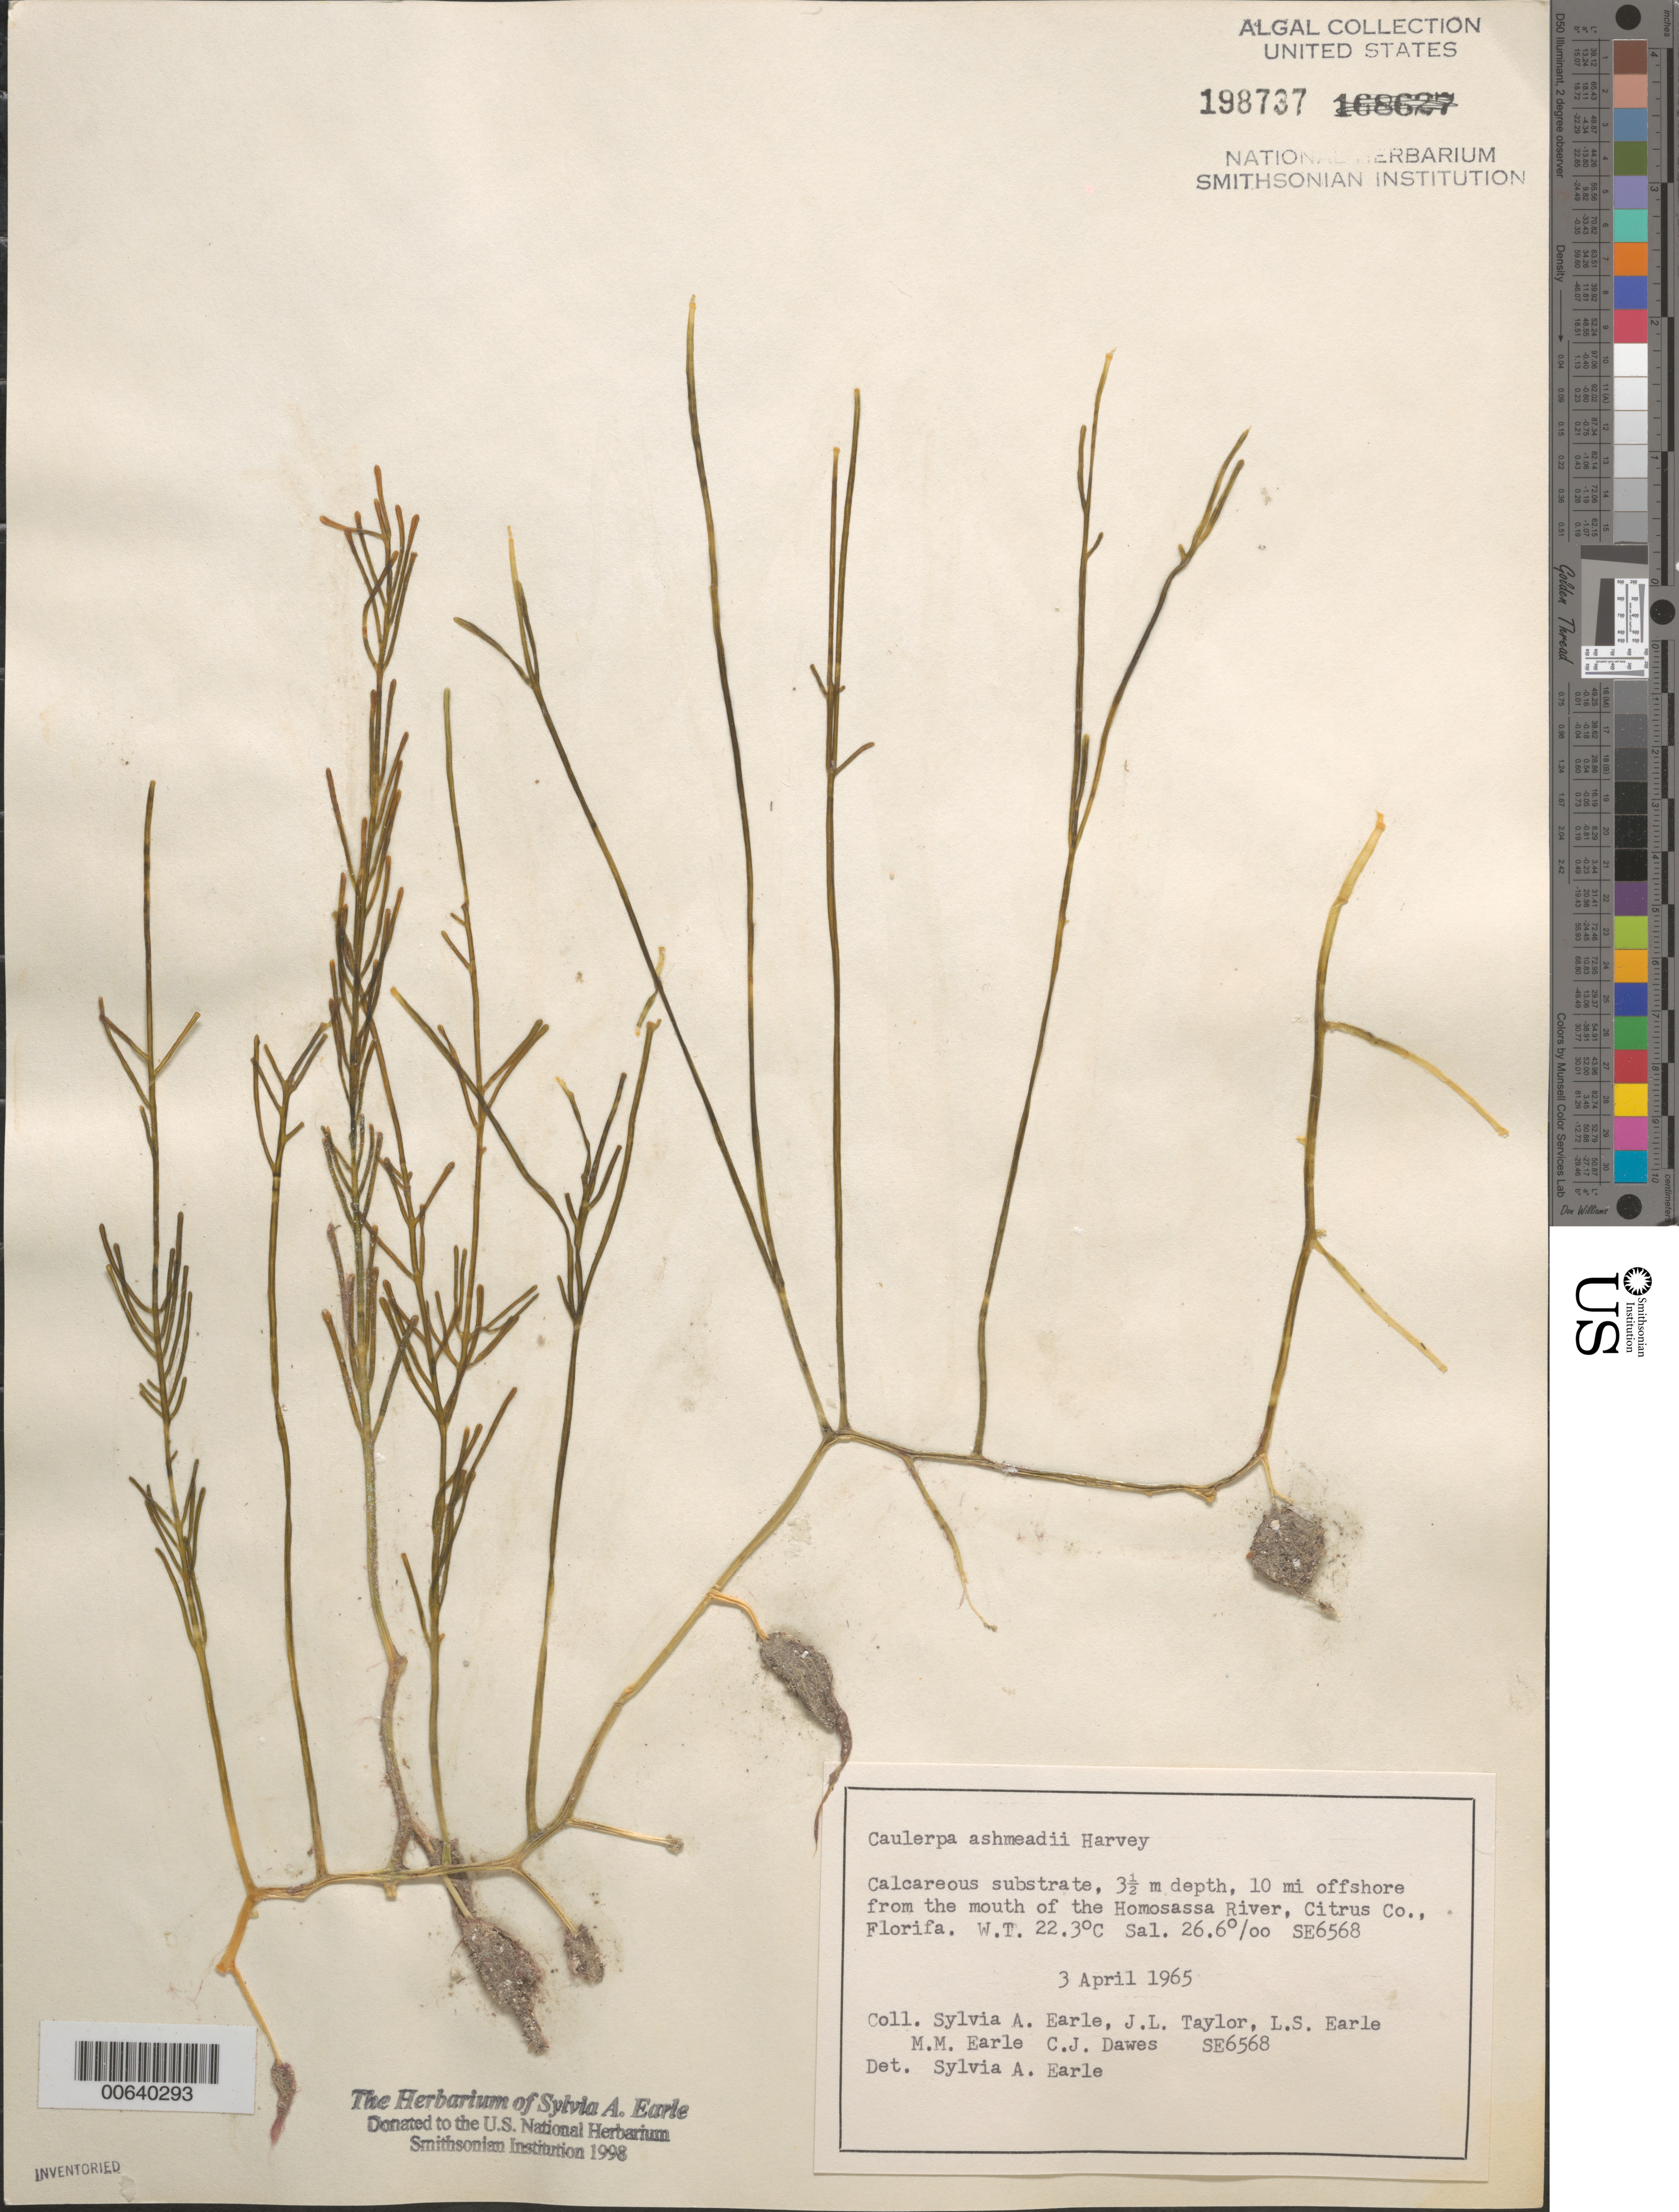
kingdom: Plantae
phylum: Chlorophyta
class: Ulvophyceae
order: Bryopsidales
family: Caulerpaceae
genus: Caulerpa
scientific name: Caulerpa ashmeadii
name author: Harv.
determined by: Earle, S. A.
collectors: S. A. Earle, J. L. Taylor, C. Dawes, L. Earle & M. Earle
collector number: SE 6568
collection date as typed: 03 Apr 1965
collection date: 1965-04-03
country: United States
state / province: Florida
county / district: Citrus County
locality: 10 miles off Homosassa River mouth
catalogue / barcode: US 198737